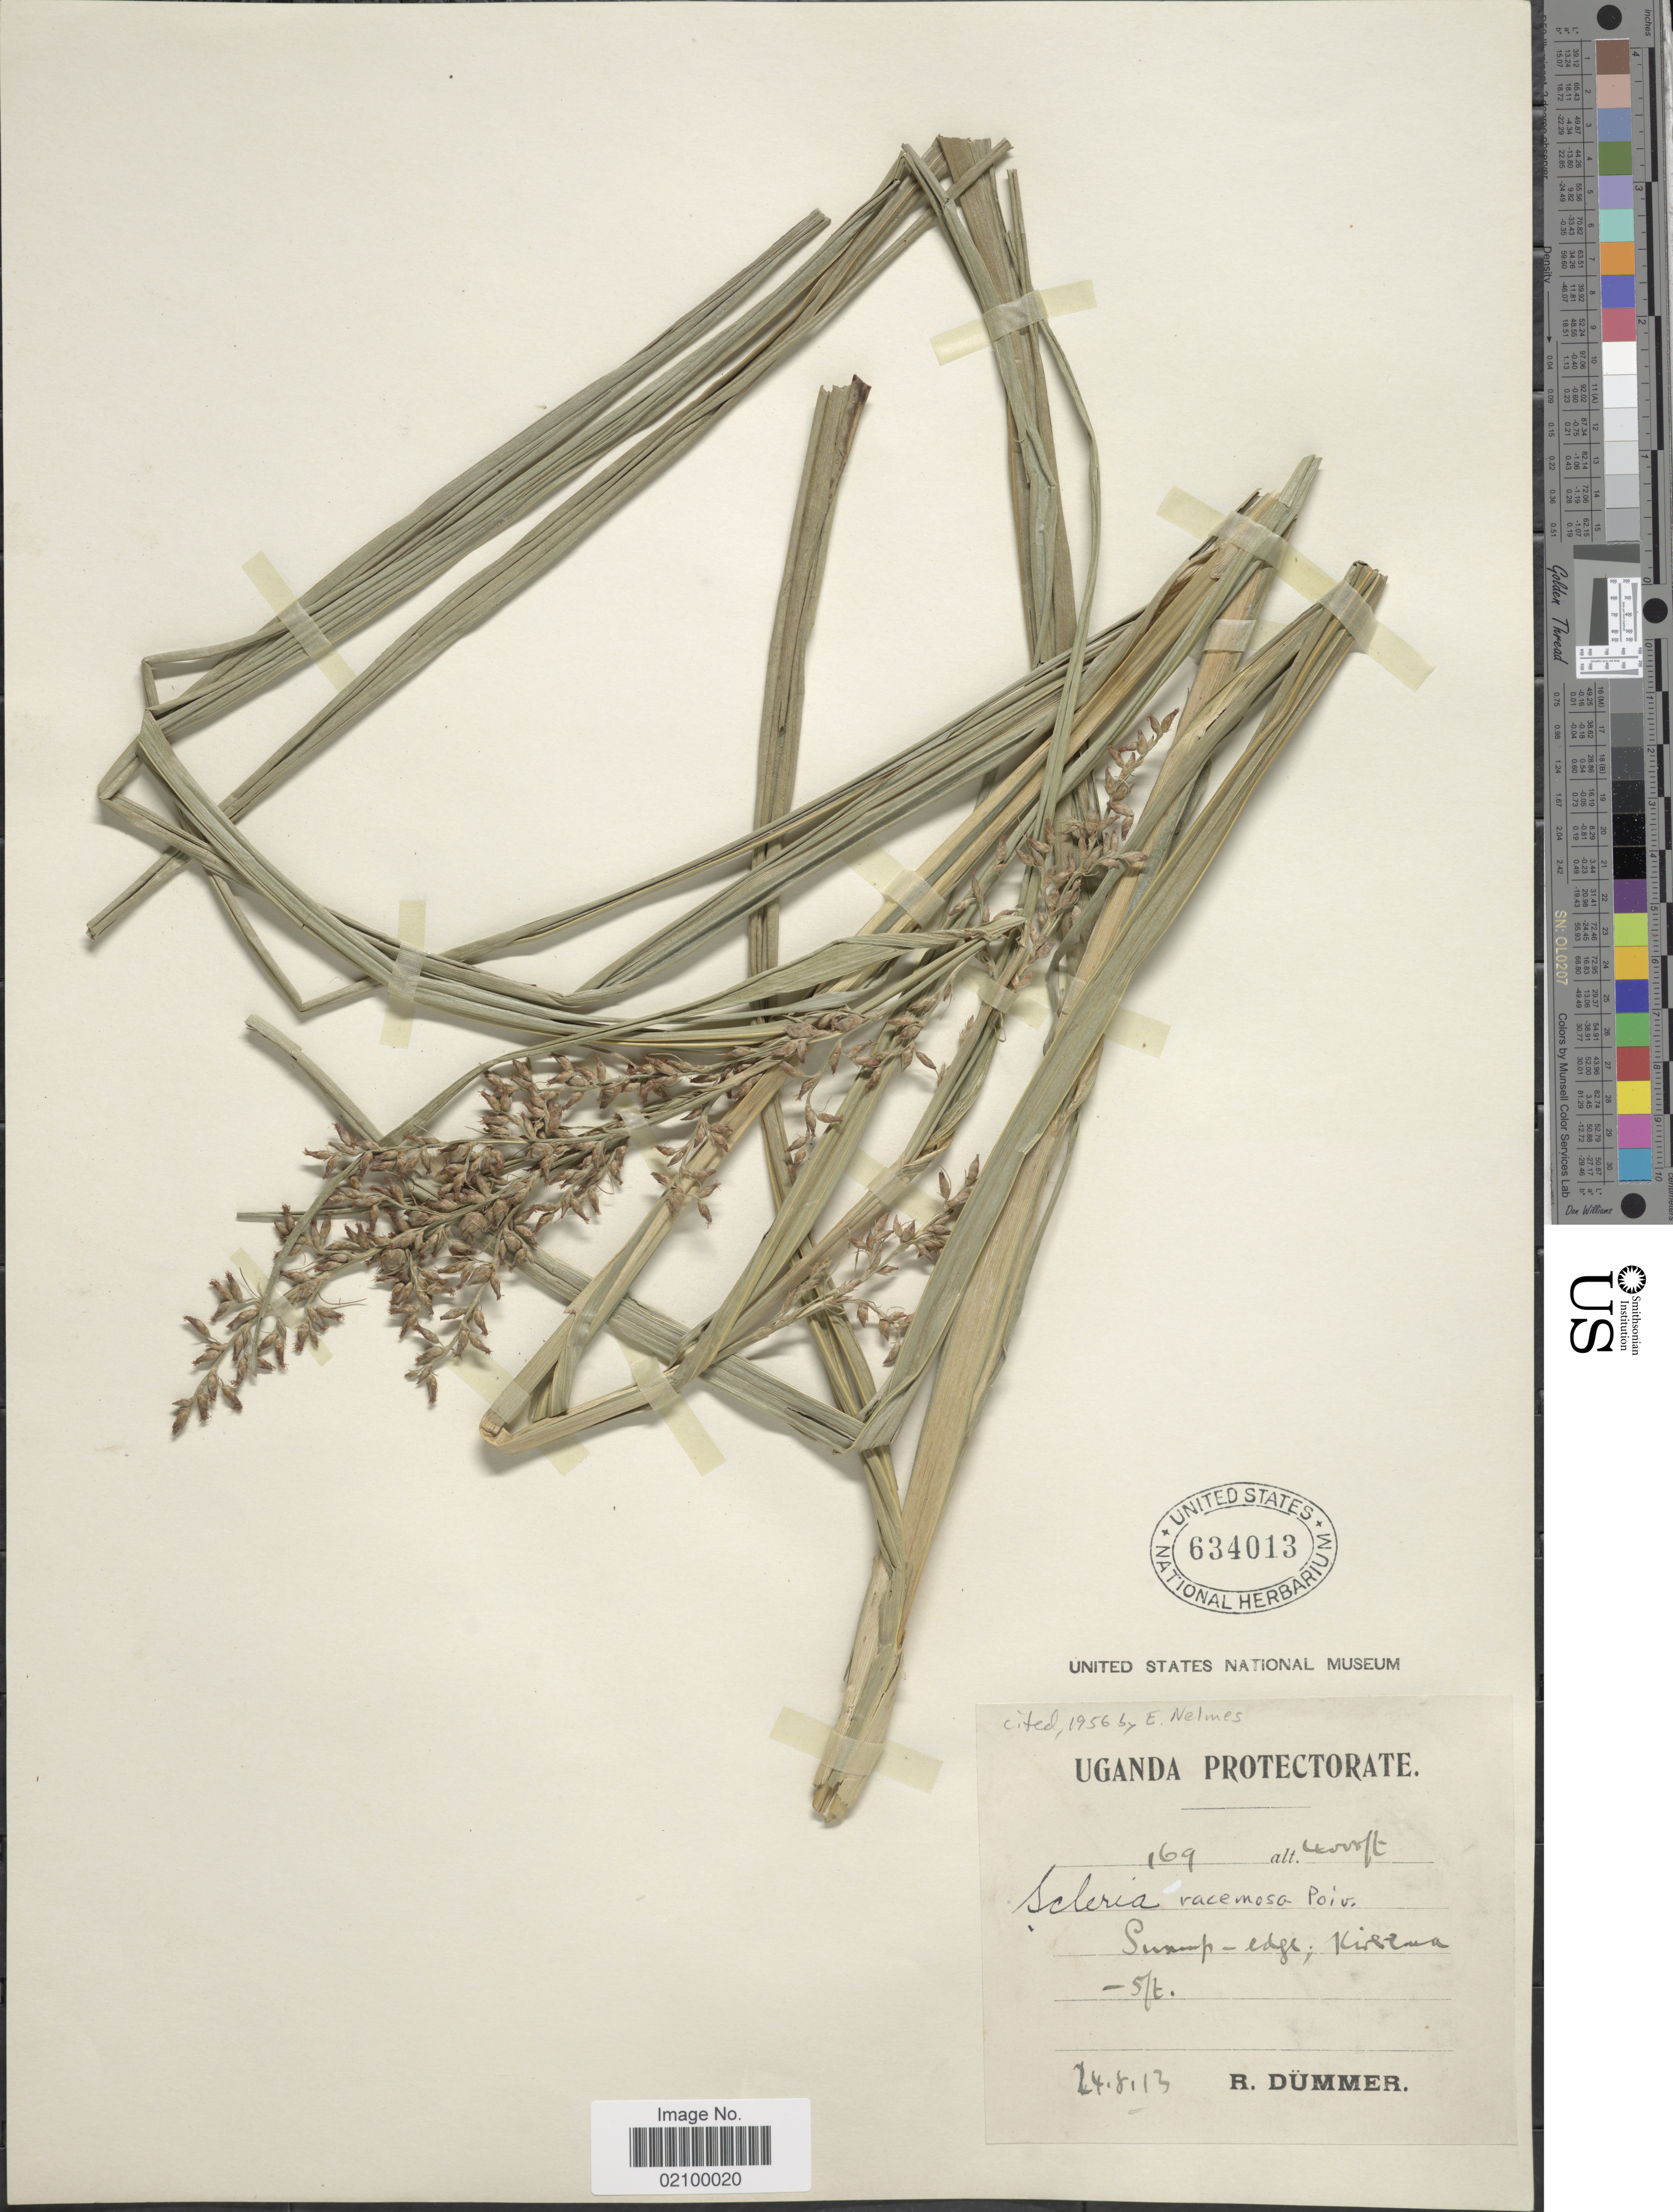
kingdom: Plantae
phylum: Tracheophyta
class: Liliopsida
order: Poales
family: Cyperaceae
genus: Scleria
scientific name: Scleria racemosa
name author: Poir.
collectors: R. A. Dümmer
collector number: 169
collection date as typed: Transcribed d/m/y: 24/8/13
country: Uganda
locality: Swamp - edge; Kirerema.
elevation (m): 1219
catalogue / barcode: US 634013